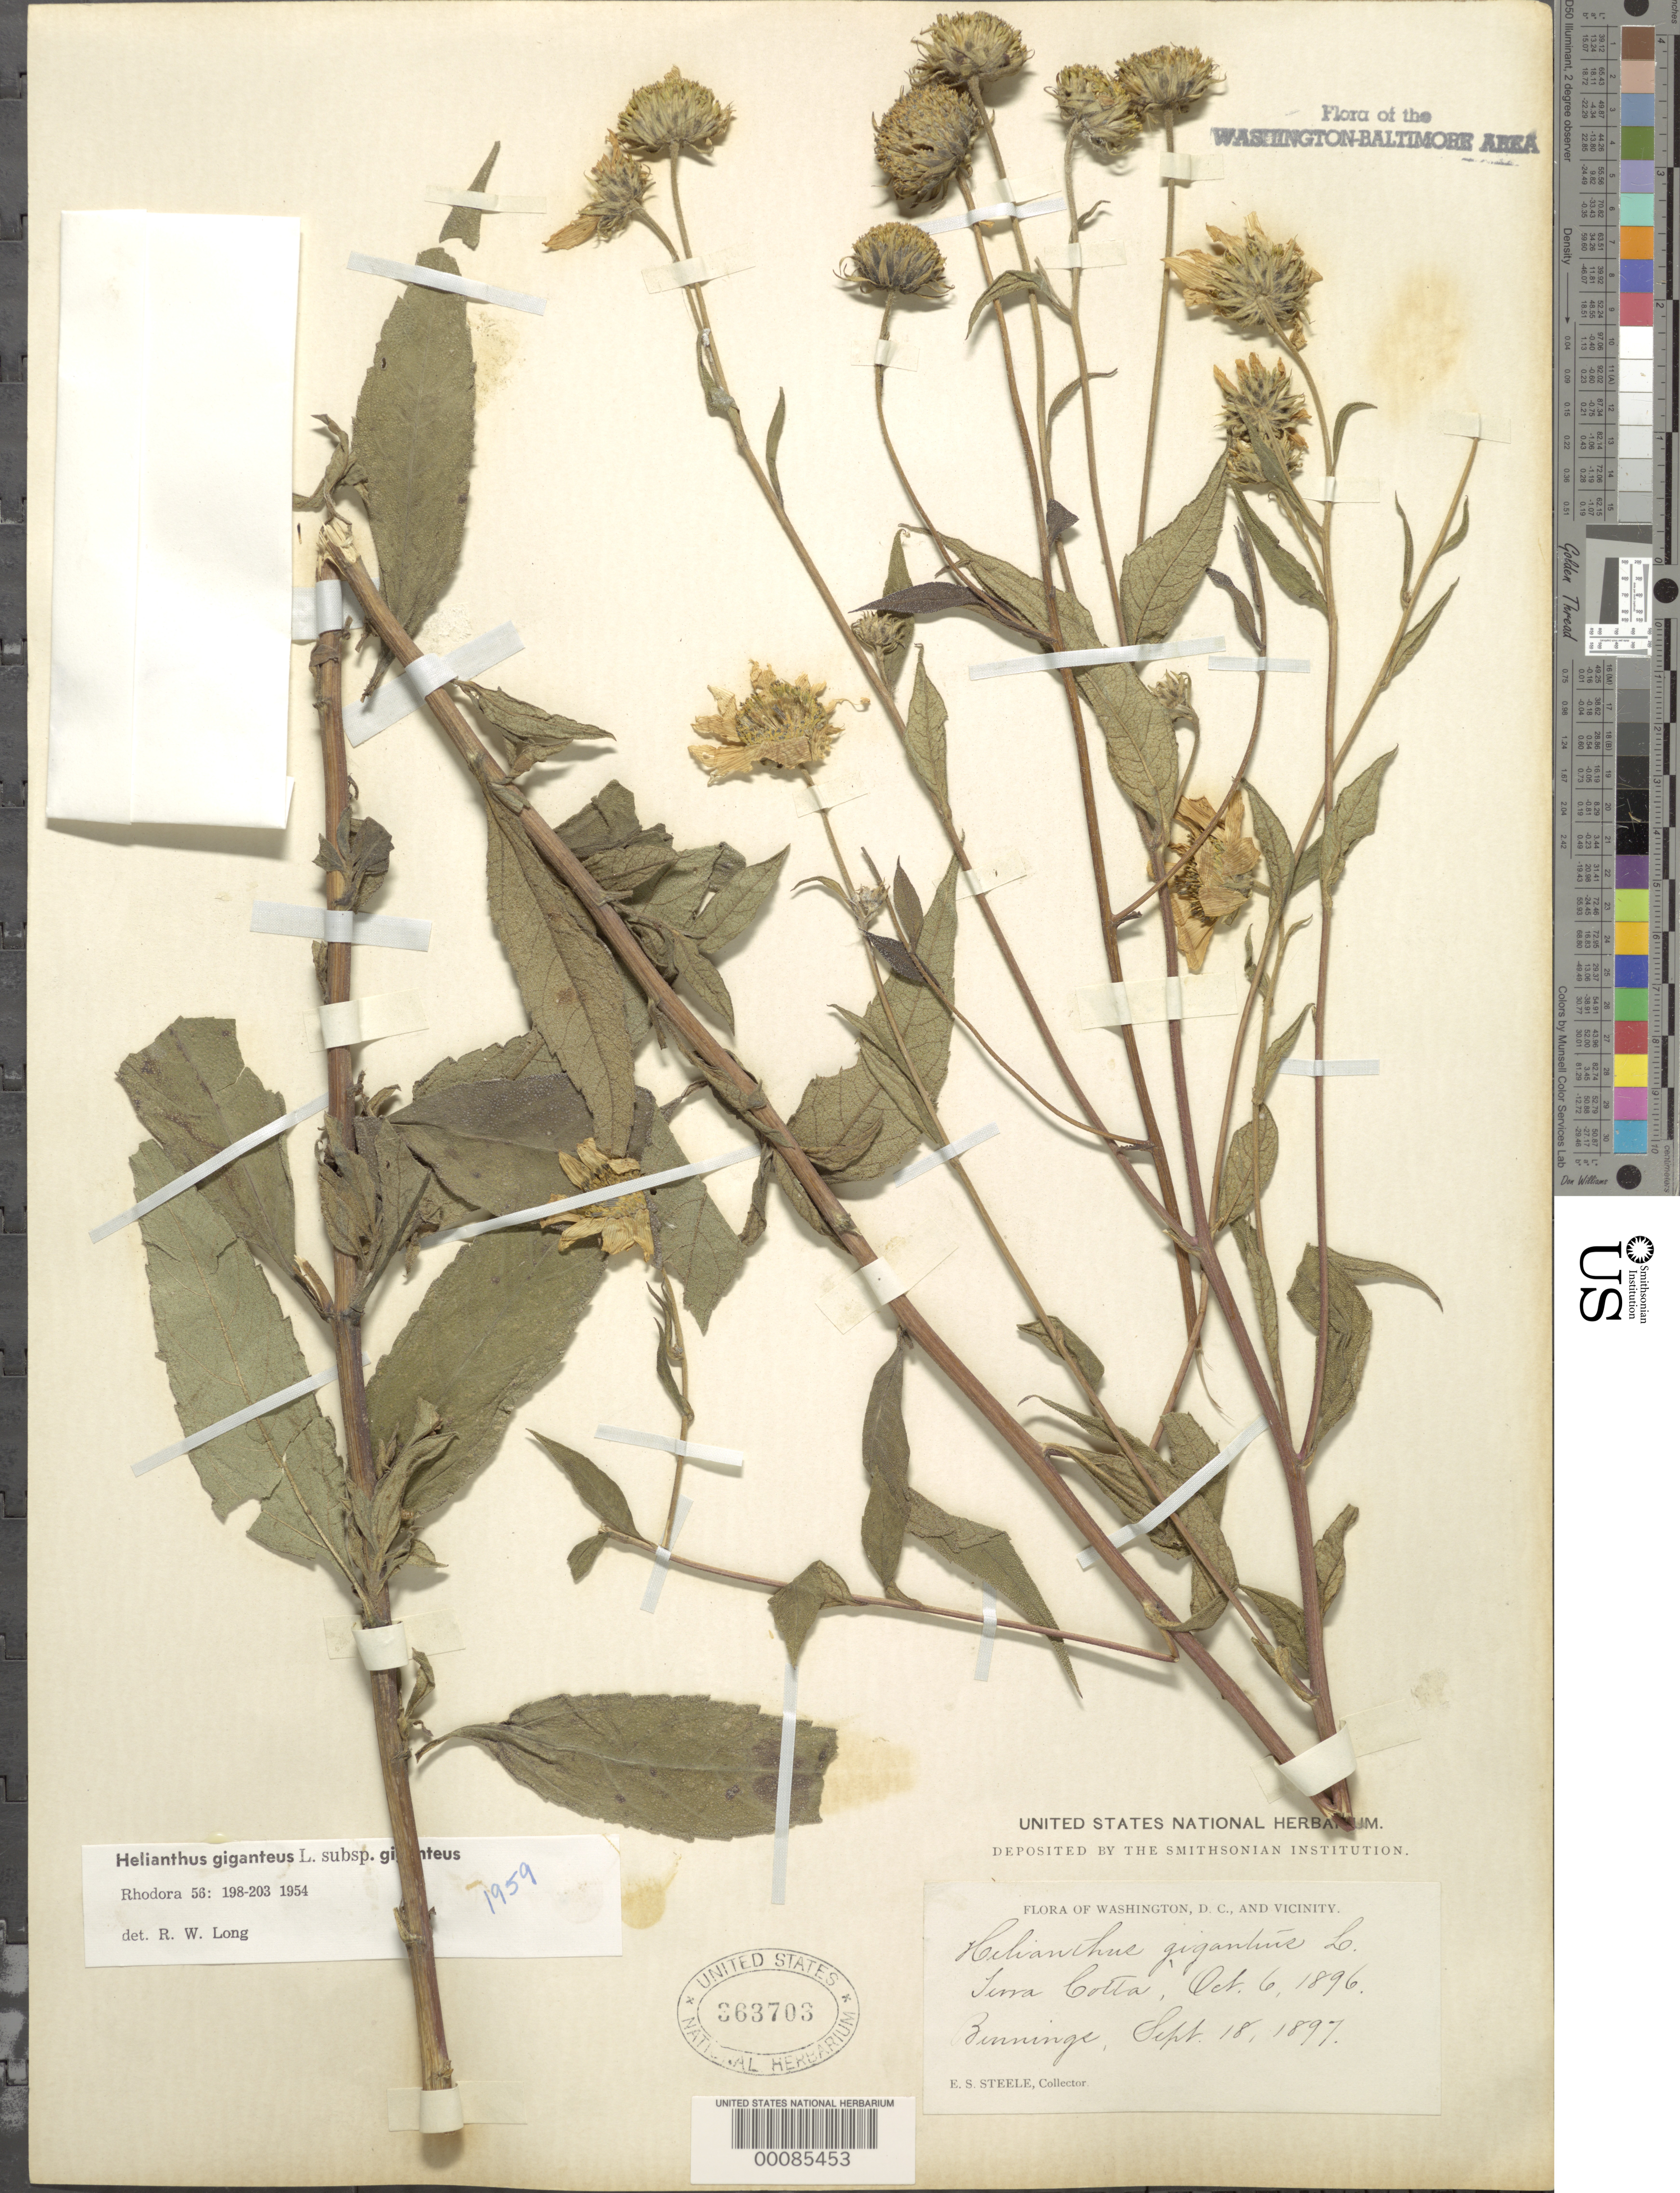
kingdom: Plantae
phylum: Tracheophyta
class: Magnoliopsida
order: Asterales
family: Asteraceae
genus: Helianthus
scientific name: Helianthus giganteus var. giganteus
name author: L.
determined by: Long, R. W.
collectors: E. Steele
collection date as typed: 06 Oct 1896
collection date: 1896-10-06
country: United States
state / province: District of Columbia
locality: Terra Cotta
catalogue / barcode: US 363703